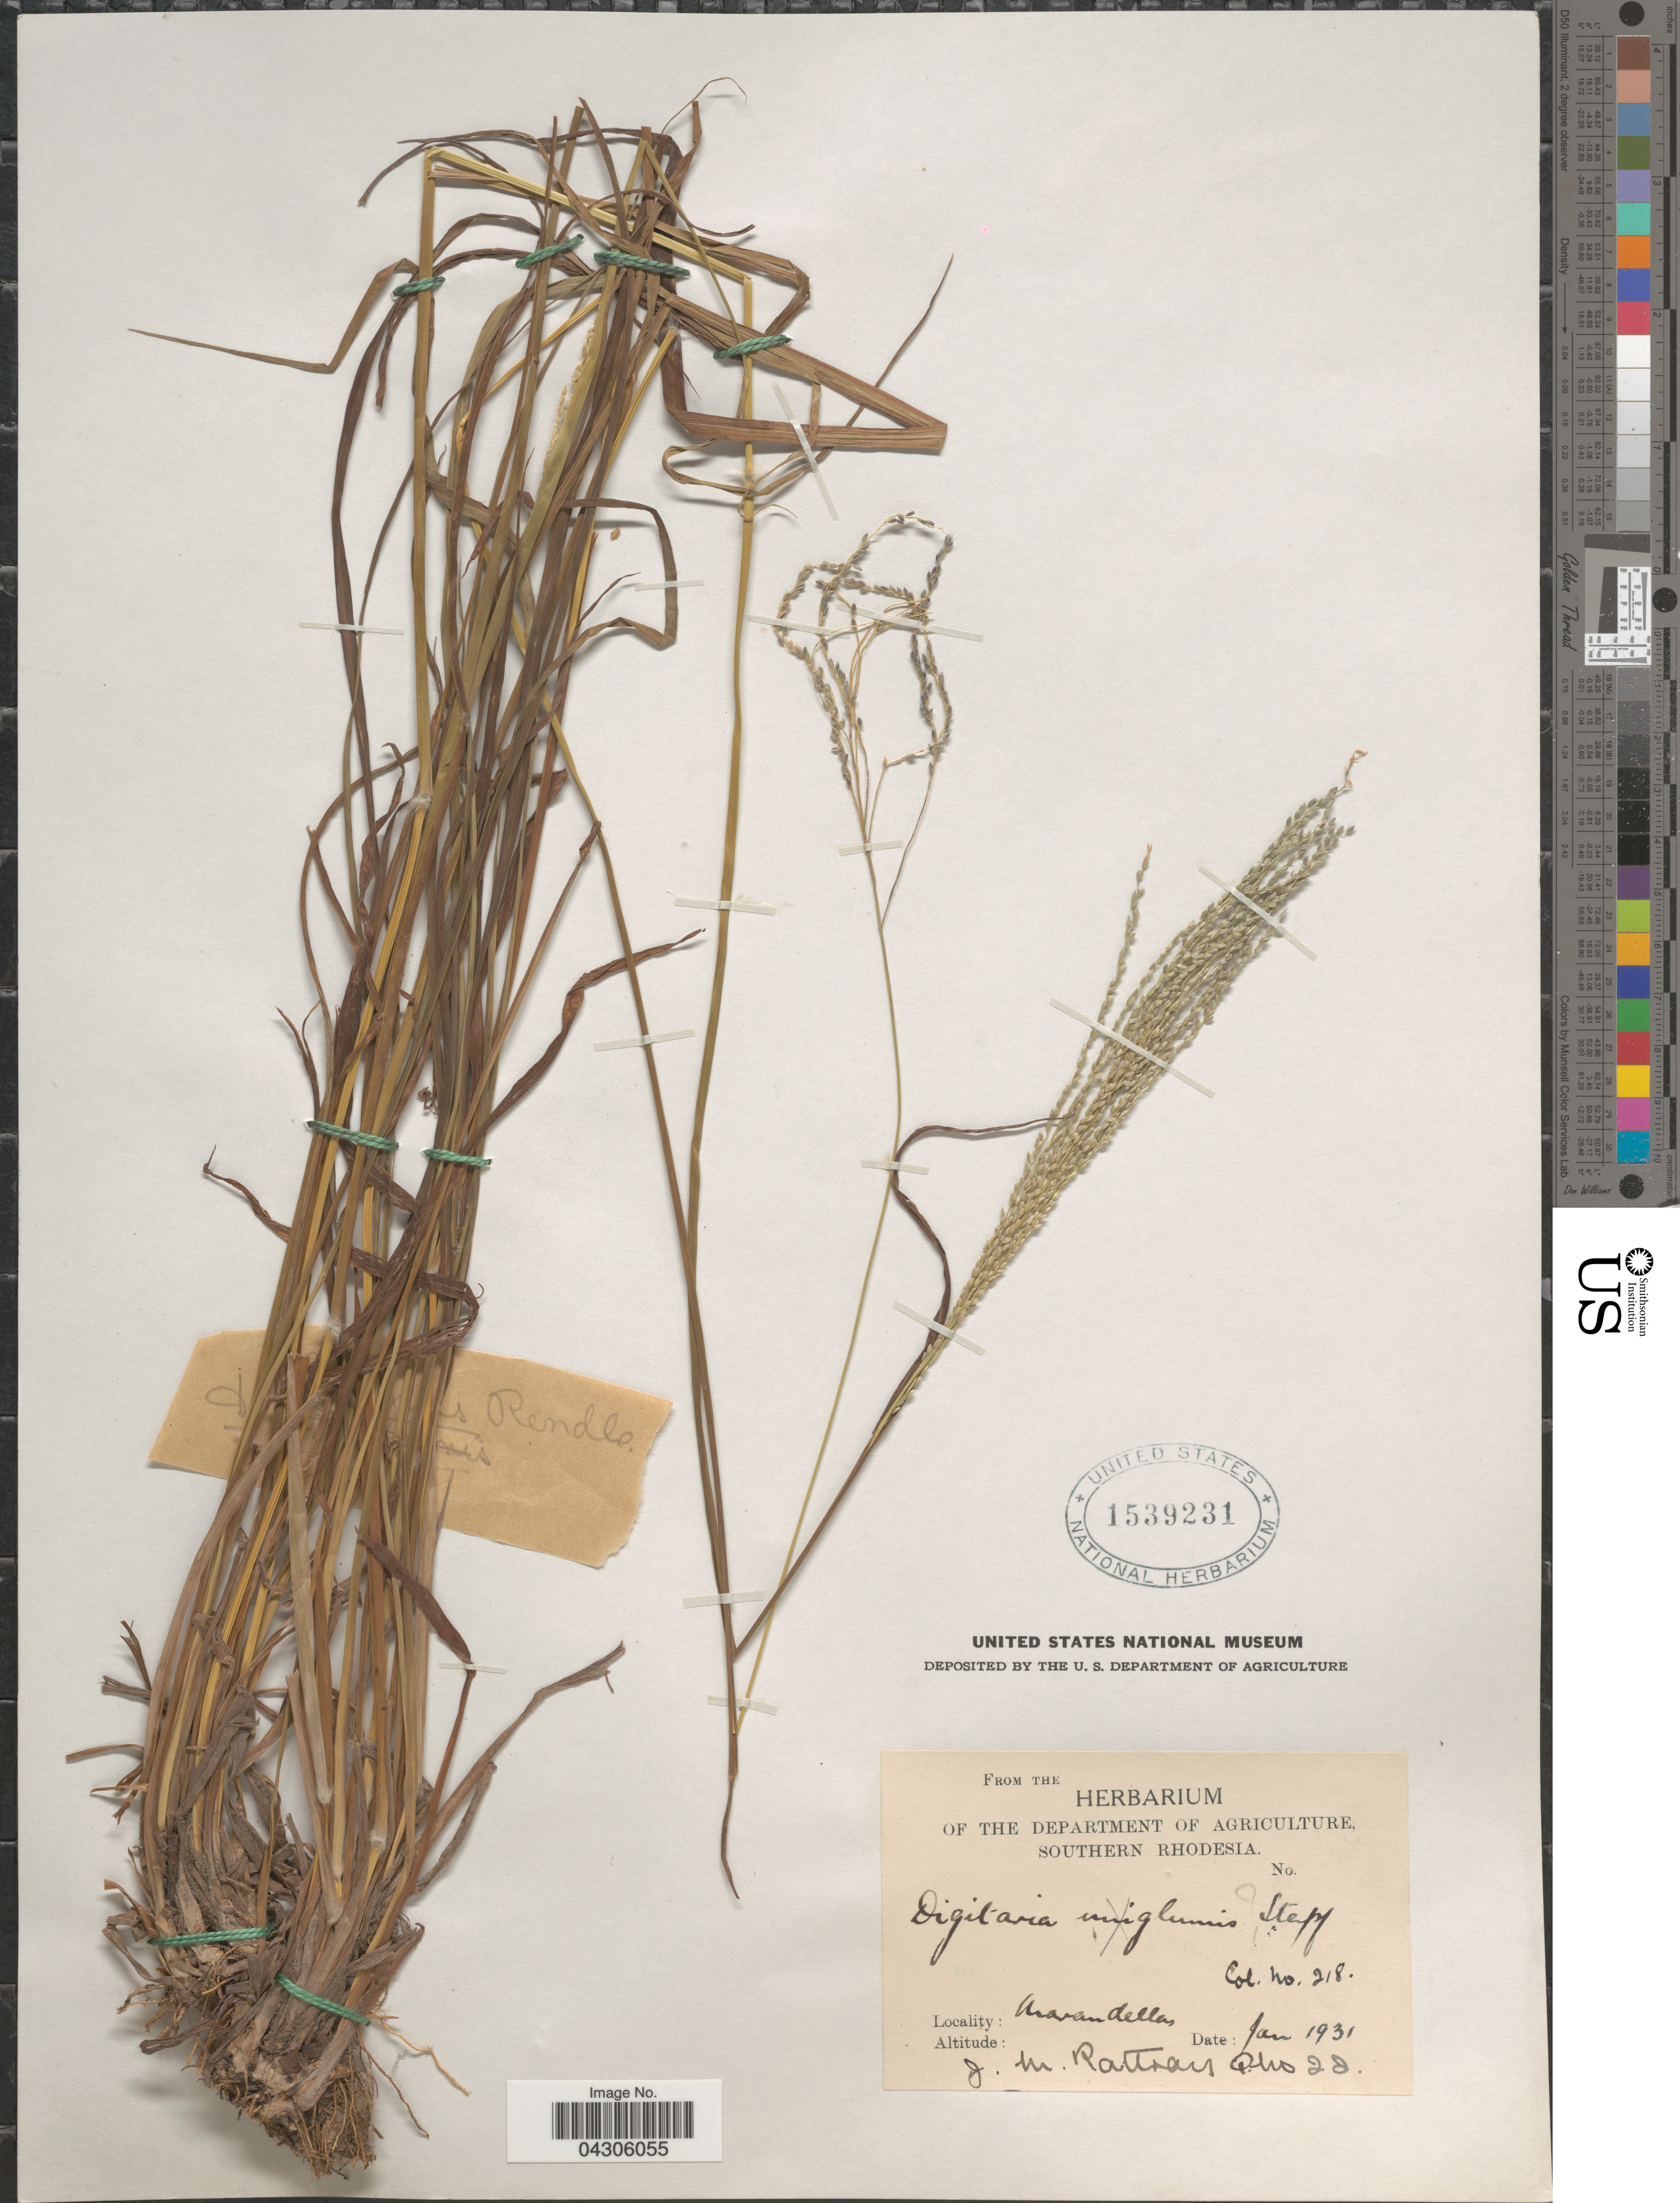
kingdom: Plantae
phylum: Tracheophyta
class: Liliopsida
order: Poales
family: Poaceae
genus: Digitaria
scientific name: Digitaria sp.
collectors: J. Rattray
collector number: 218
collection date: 1931-01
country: Zimbabwe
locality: Marandellas.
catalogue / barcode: US 1539231